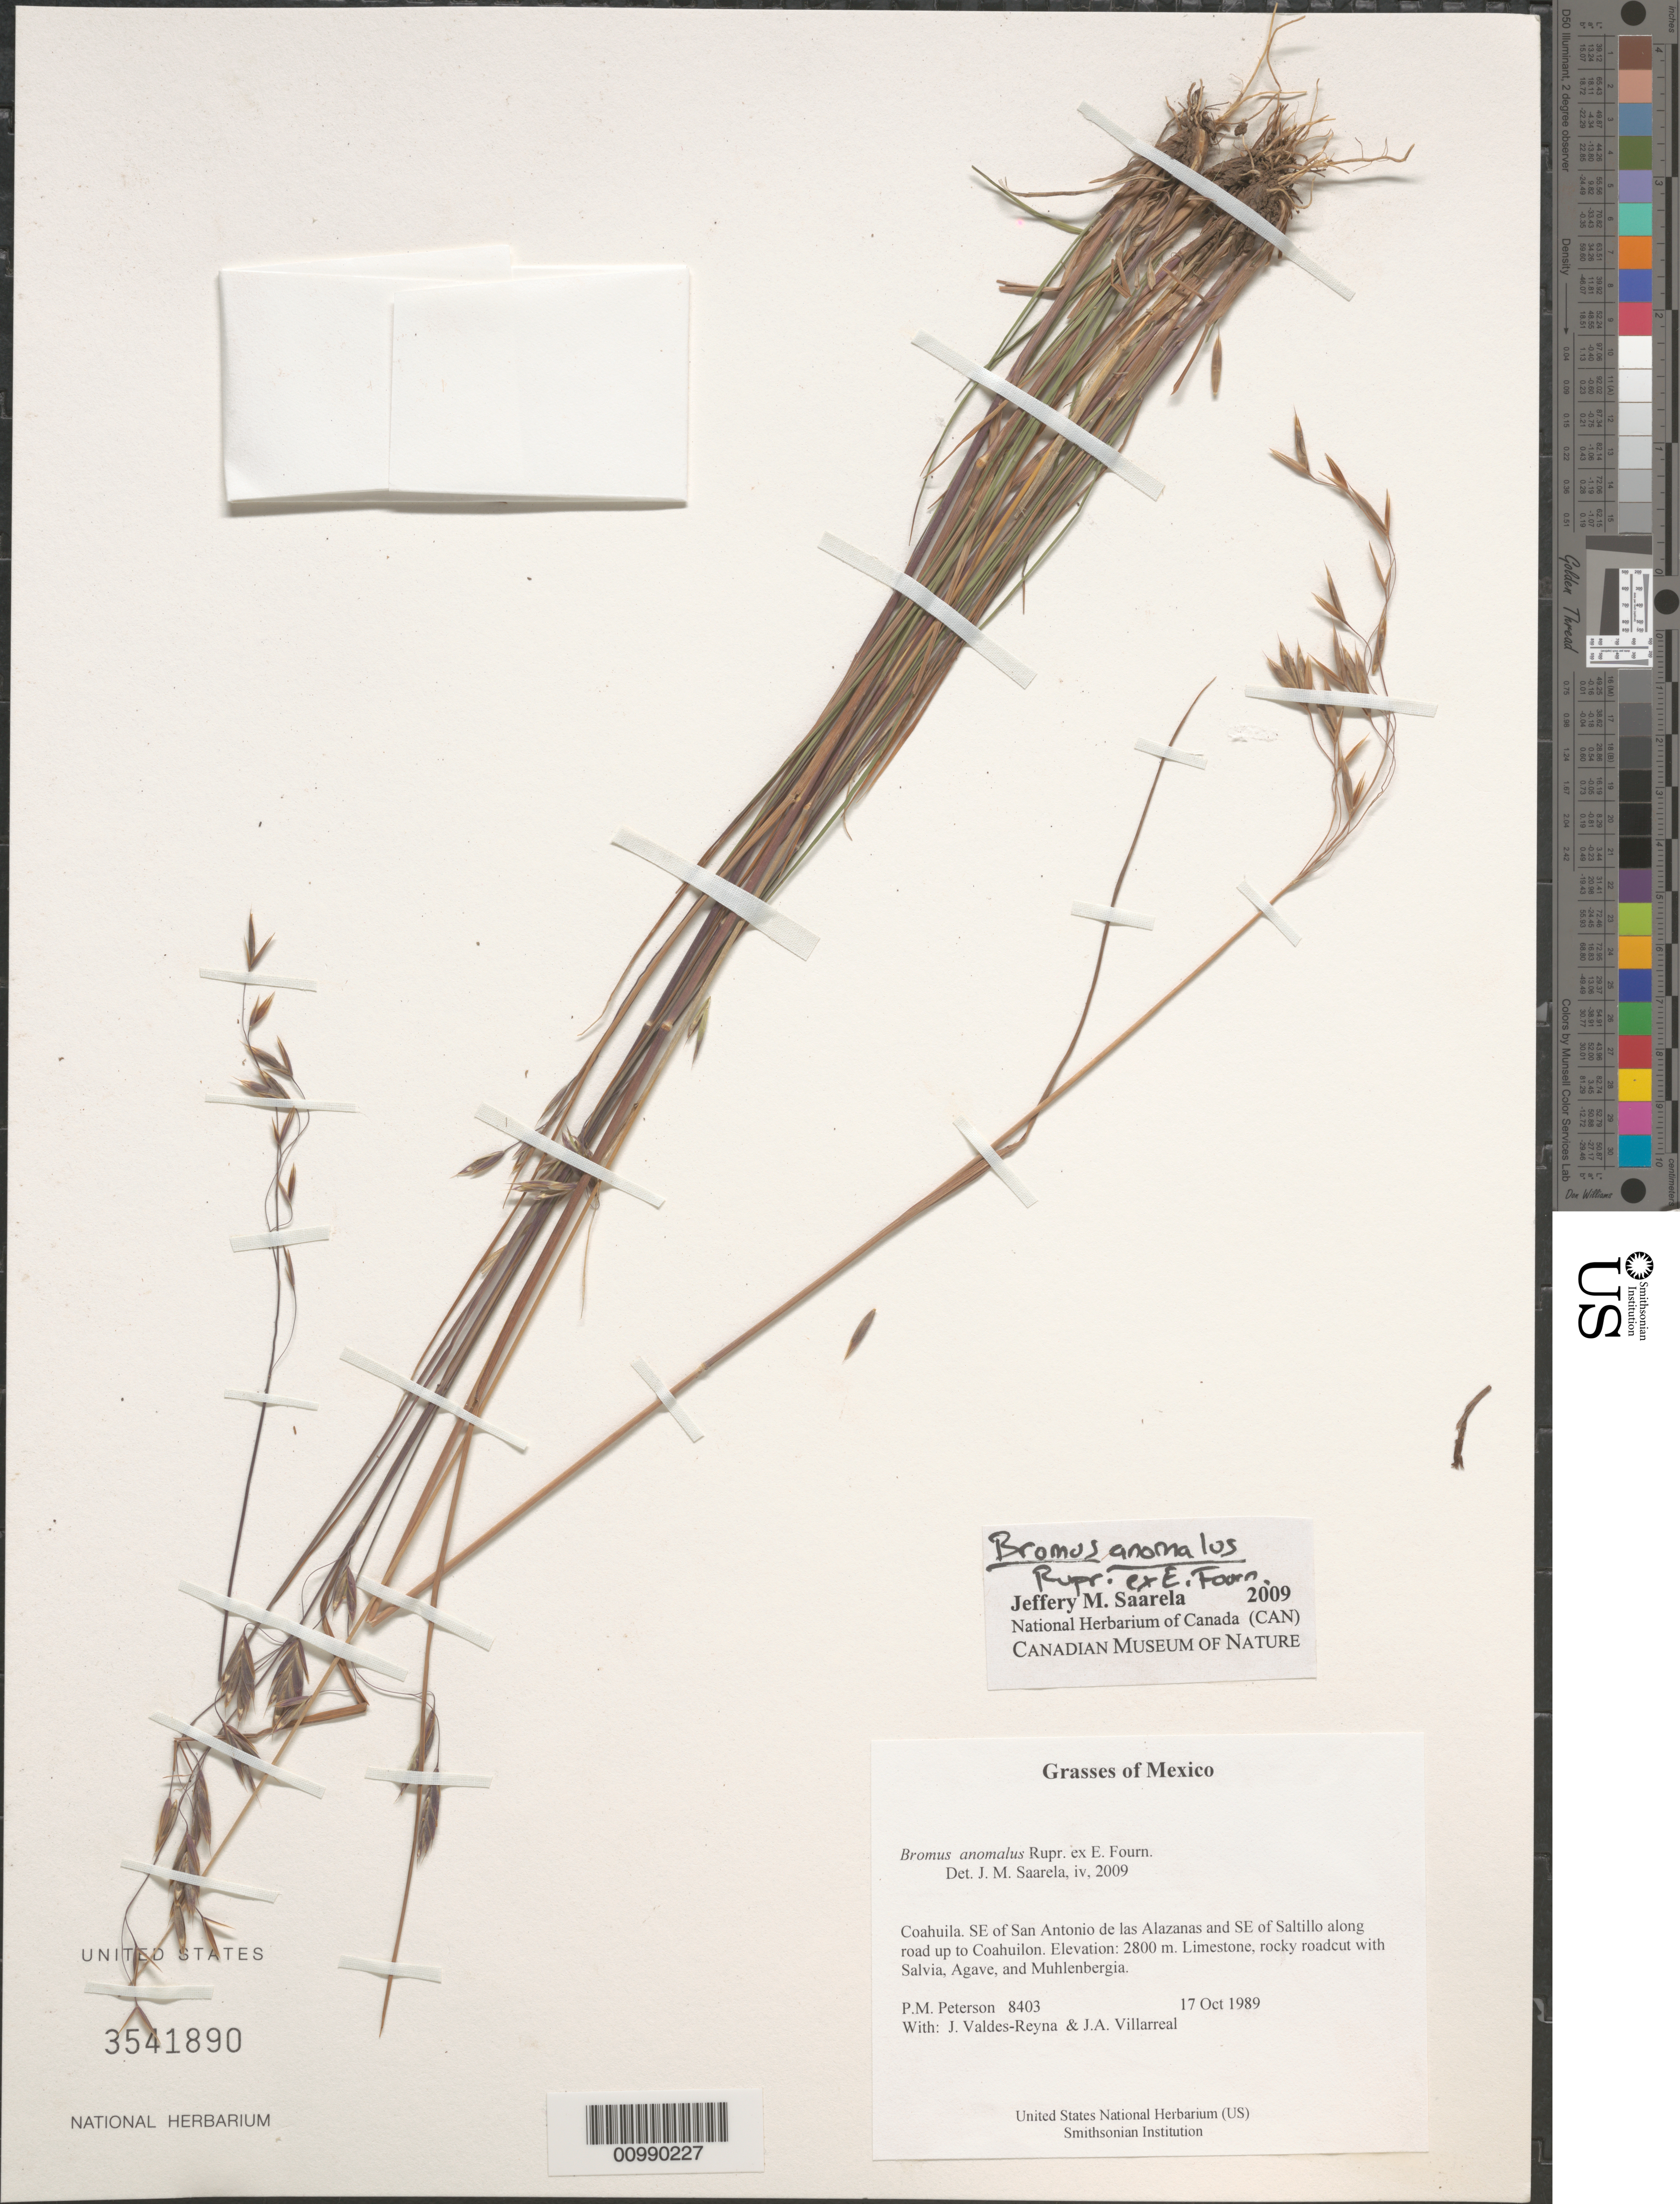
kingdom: Plantae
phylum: Tracheophyta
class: Liliopsida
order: Poales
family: Poaceae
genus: Bromus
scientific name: Bromus anomalus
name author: Rupr. ex E. Fourn.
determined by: Saarela, J. M., (CAN), Canadian Museum of Nature (CANADA)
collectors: P. M. Peterson, J. Valdés-Reyna & J. Villarreal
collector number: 08403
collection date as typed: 17 Oct 1989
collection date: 1989-10-17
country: Mexico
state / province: Coahuila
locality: SE of San Antonio de las Alazanas and SE of Saltillo along road up to Coahuilon.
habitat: Limestone, rocky roadcut with Salvia, Agave, and Muhlenbergia.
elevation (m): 2800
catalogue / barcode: US 3541890